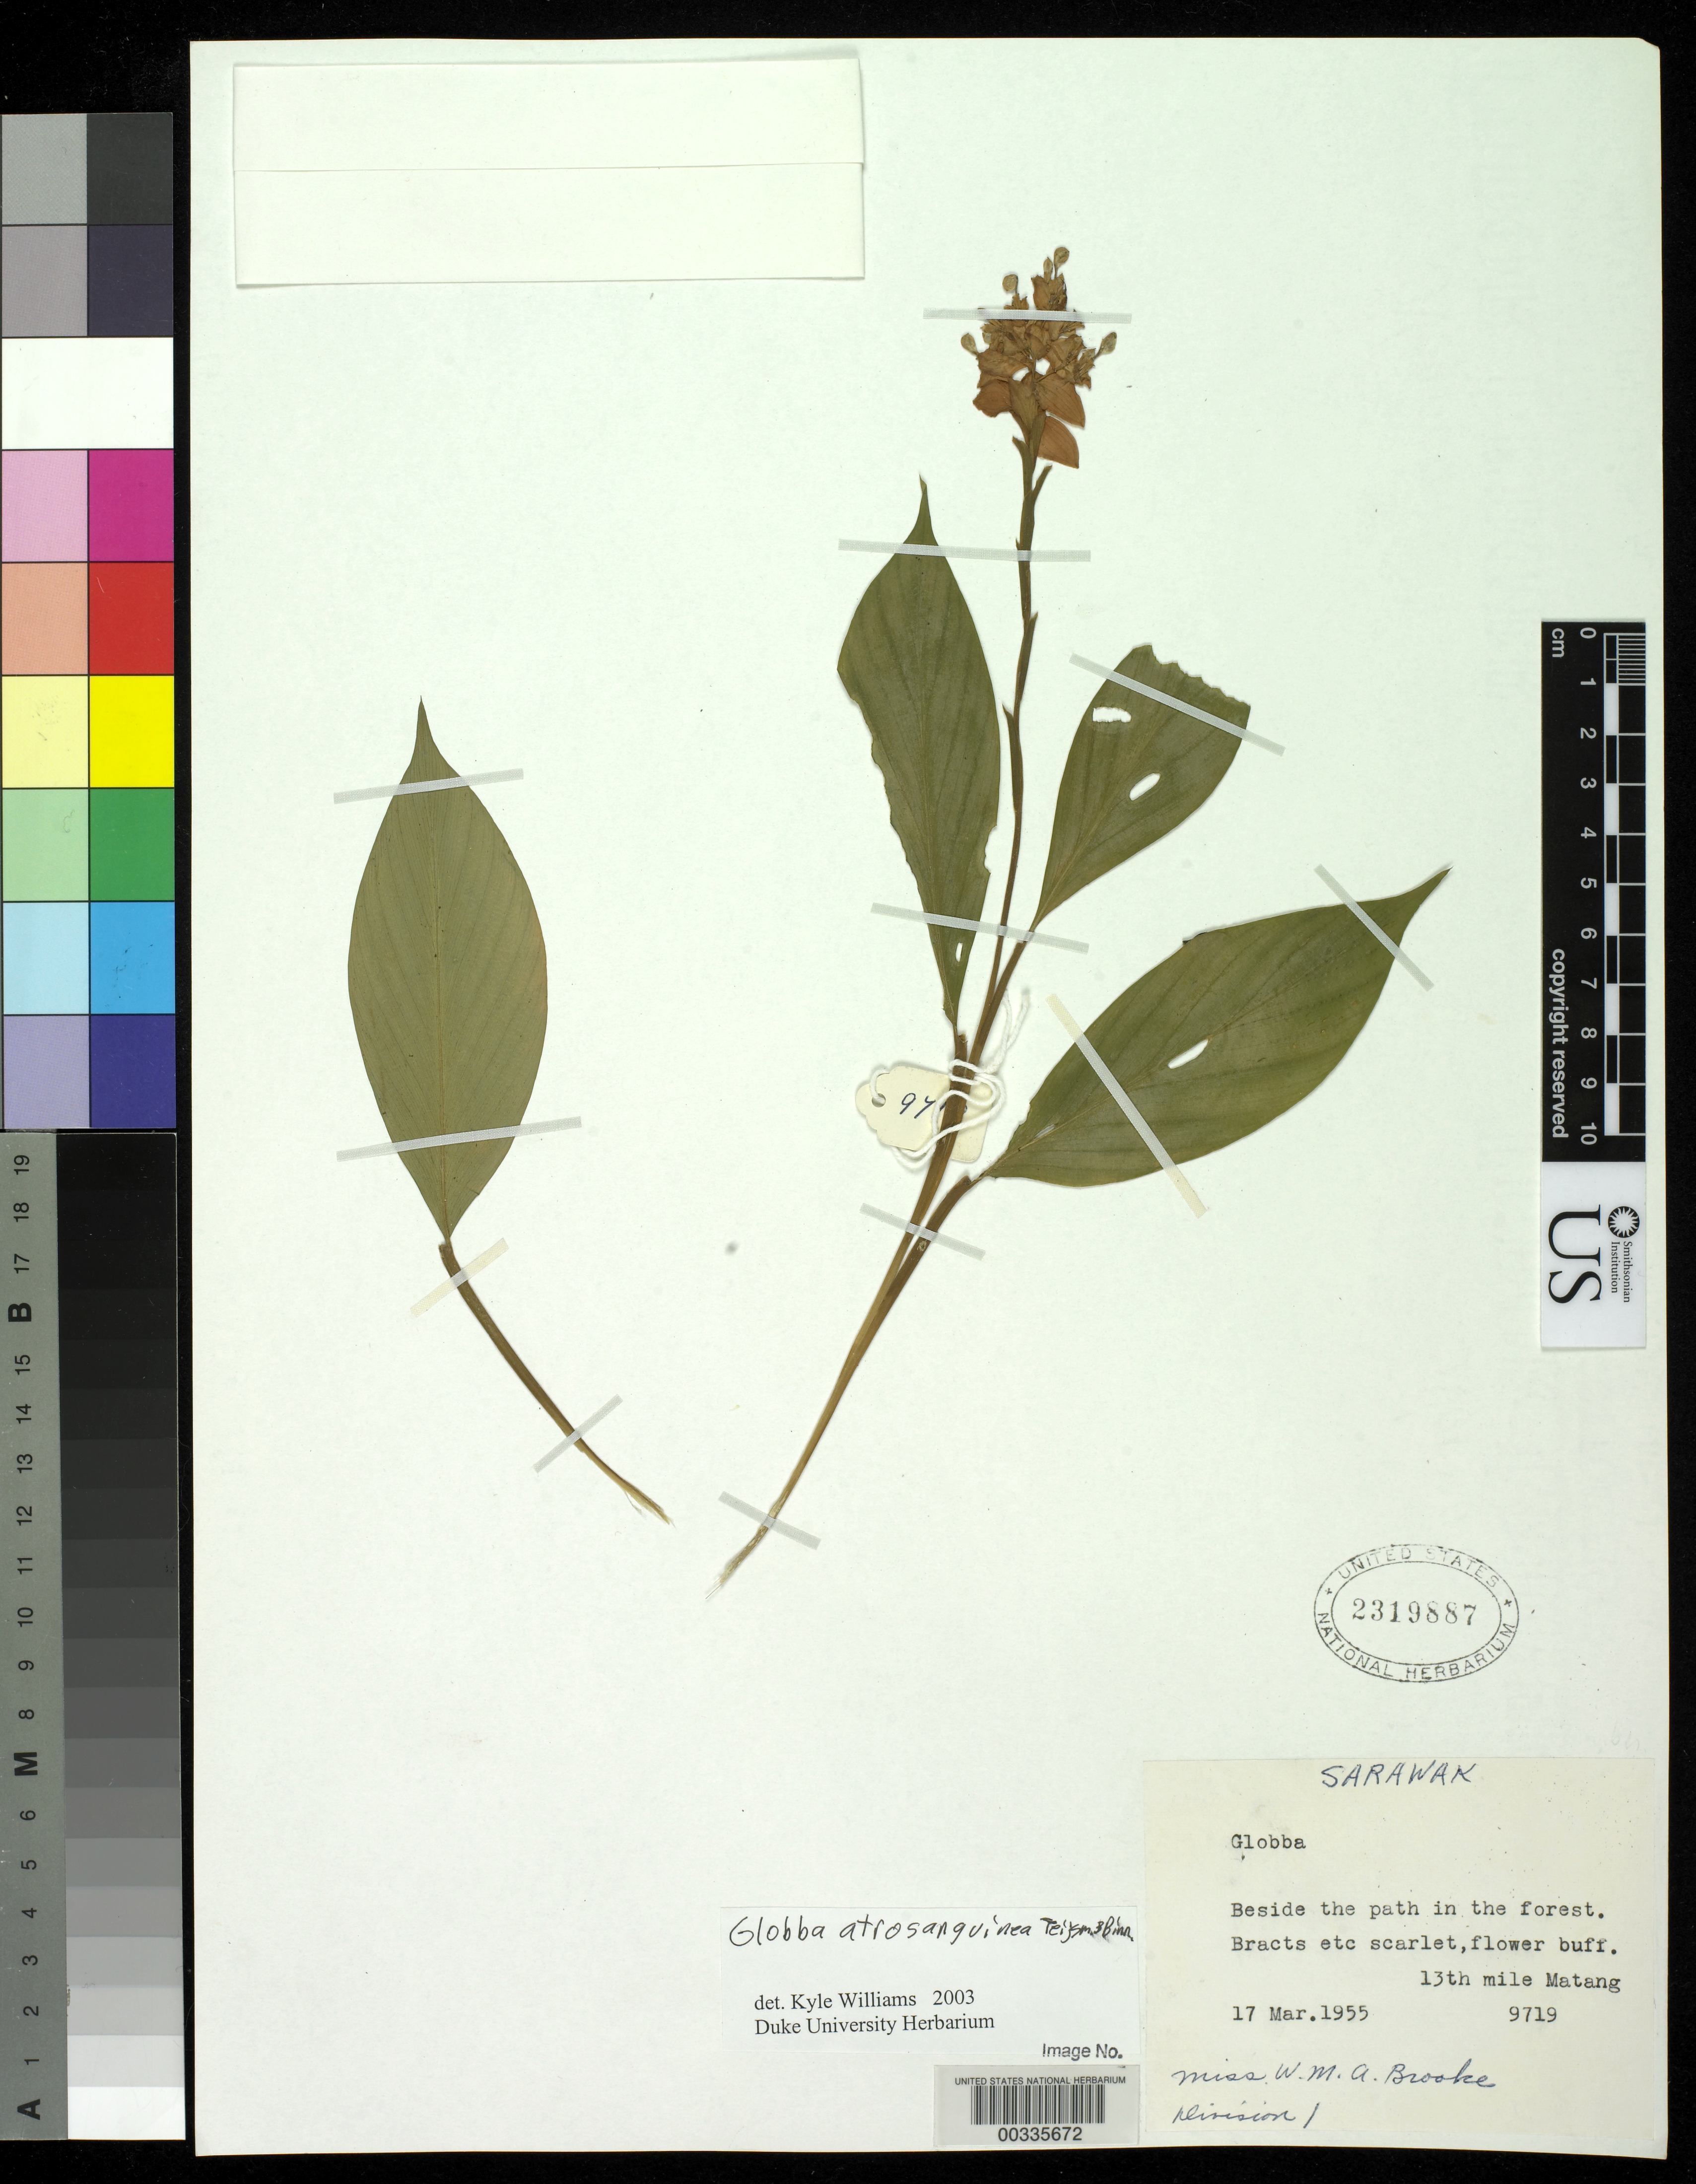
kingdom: Plantae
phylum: Tracheophyta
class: Liliopsida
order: Zingiberales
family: Zingiberaceae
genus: Globba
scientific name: Globba atrosanguinea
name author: Teijsm. & Binn.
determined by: Williams, K. J.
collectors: W. Brooke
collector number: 9719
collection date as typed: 17 Mar 1955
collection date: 1955-03-17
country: Malaysia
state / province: Sarawak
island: Borneo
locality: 13th mile matang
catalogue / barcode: US 2319887